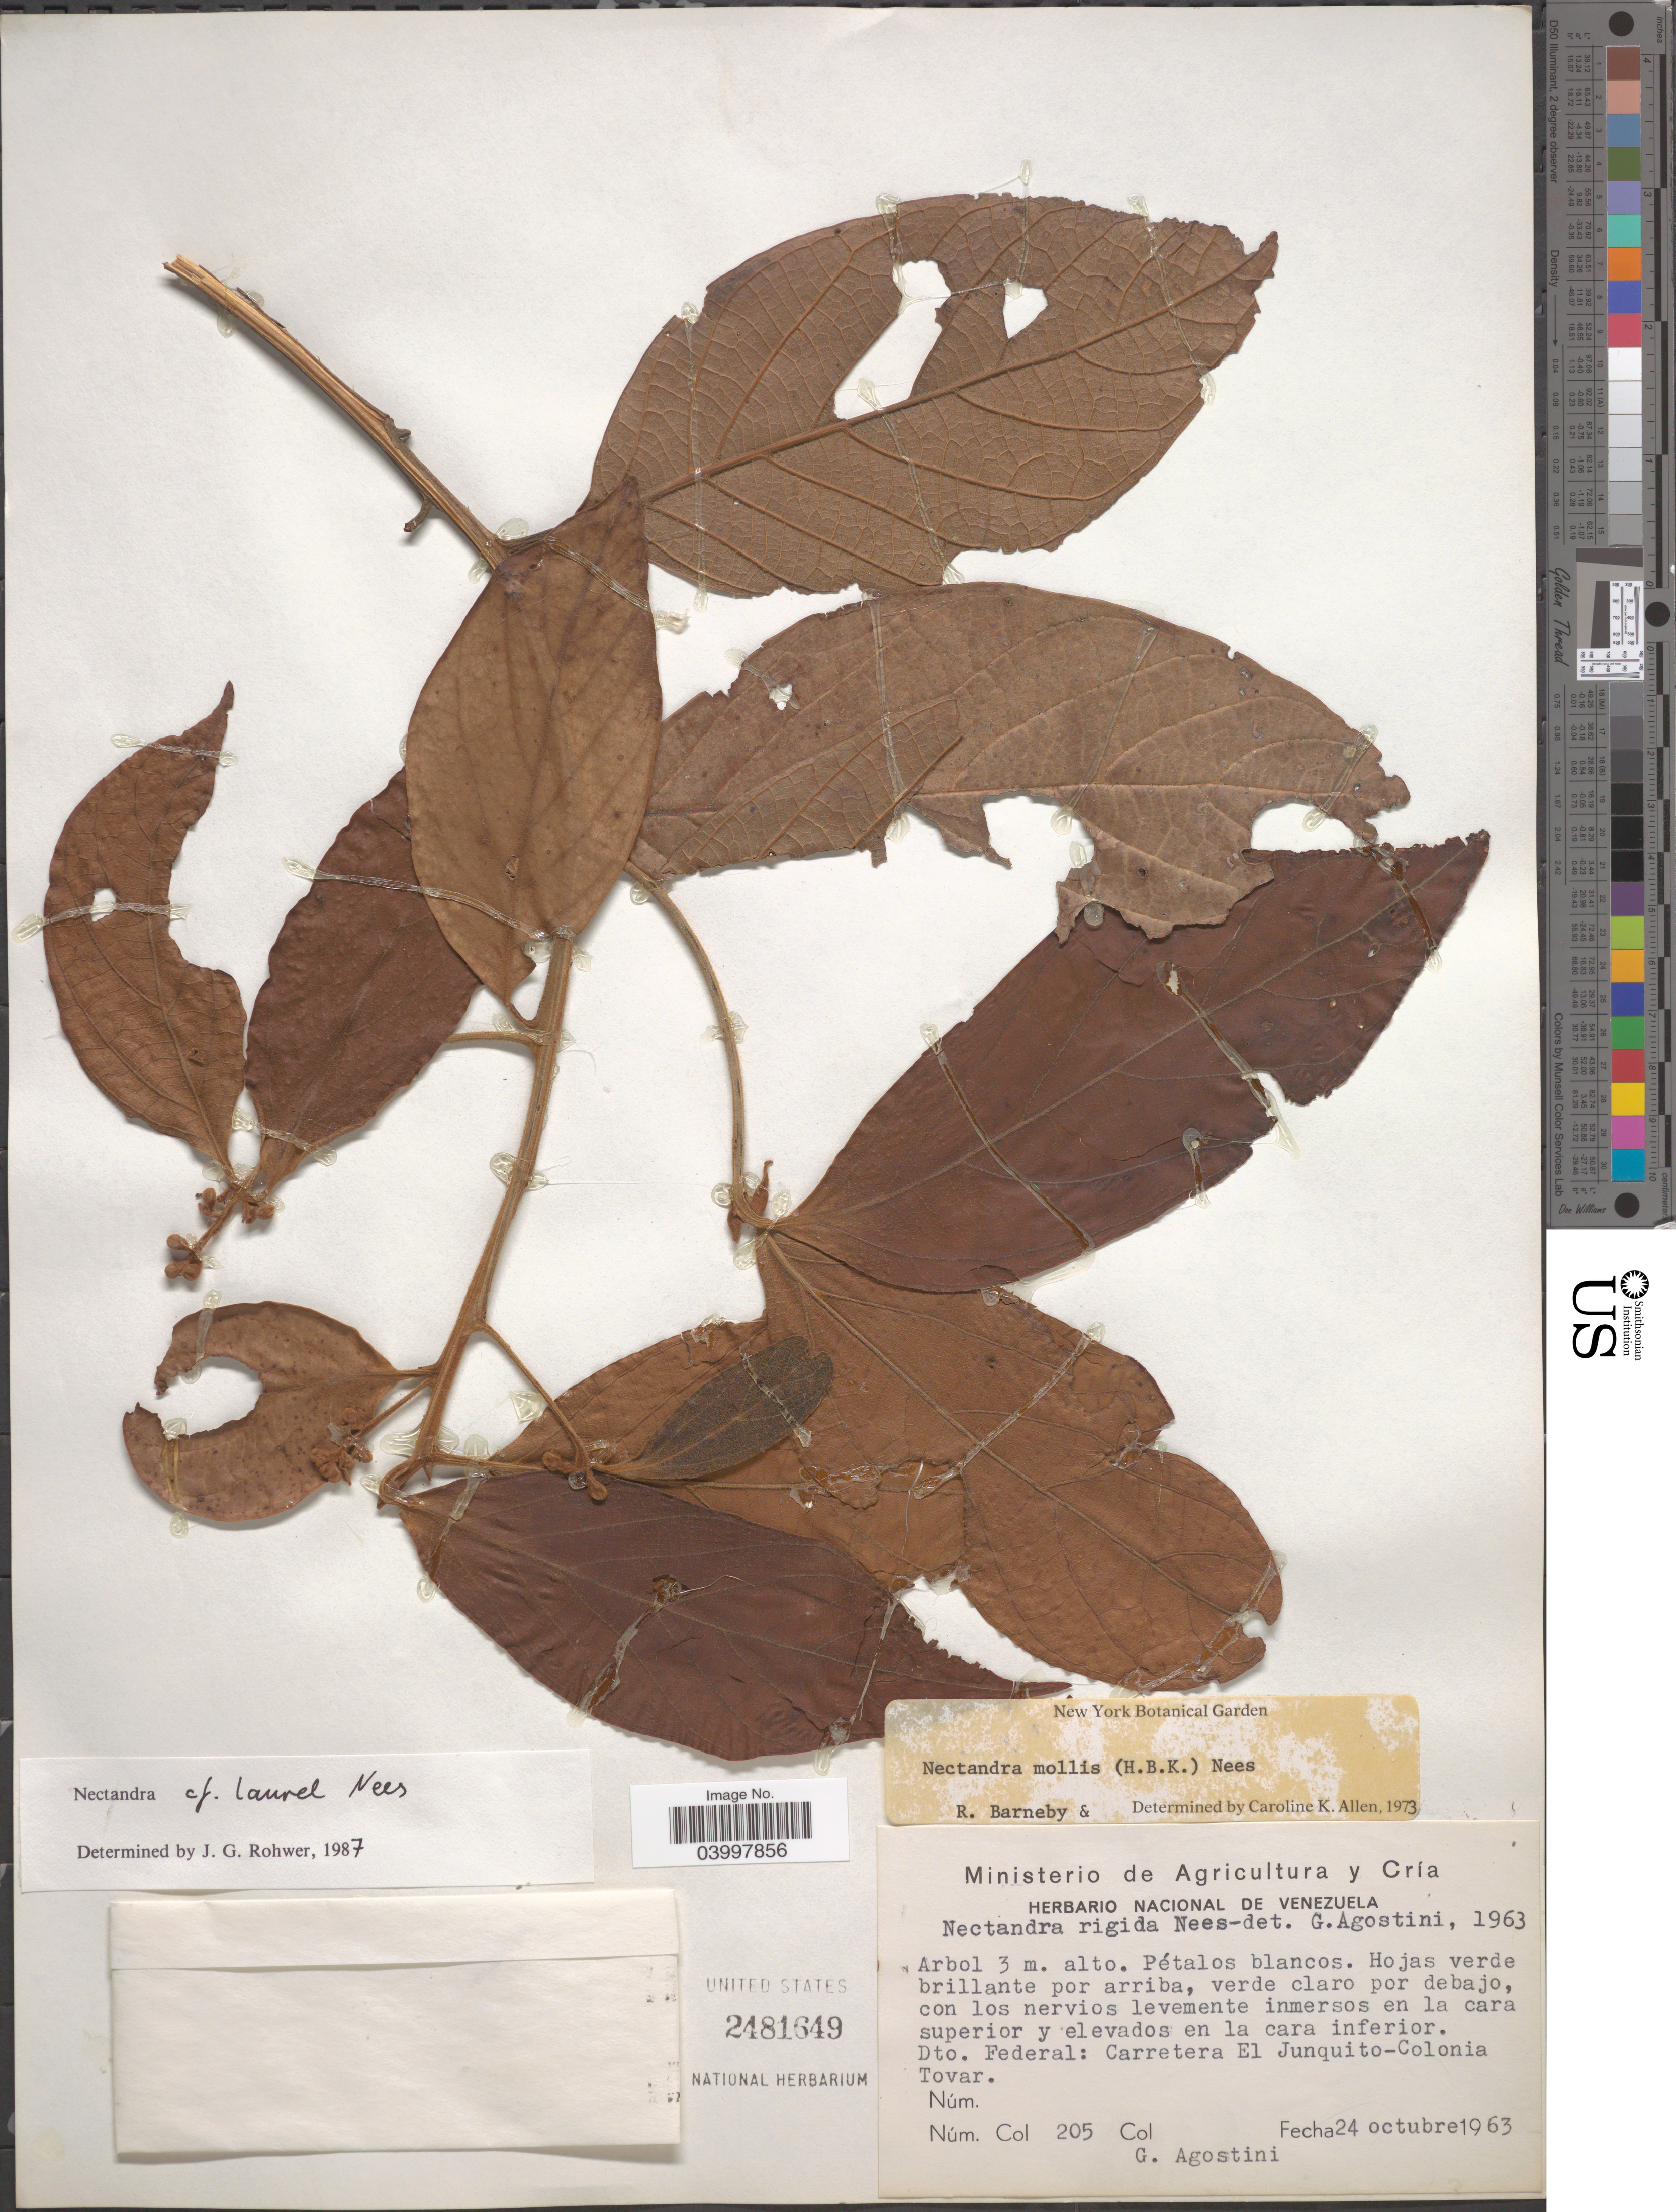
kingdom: Plantae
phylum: Tracheophyta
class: Magnoliopsida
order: Laurales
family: Lauraceae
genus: Nectandra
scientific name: Nectandra laurel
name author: Nees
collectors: G. Agostini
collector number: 205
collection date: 1963-10-24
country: Venezuela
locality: Dto. Federal: Carretera El Junquito-Colonia Tovar.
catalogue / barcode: US 2481649